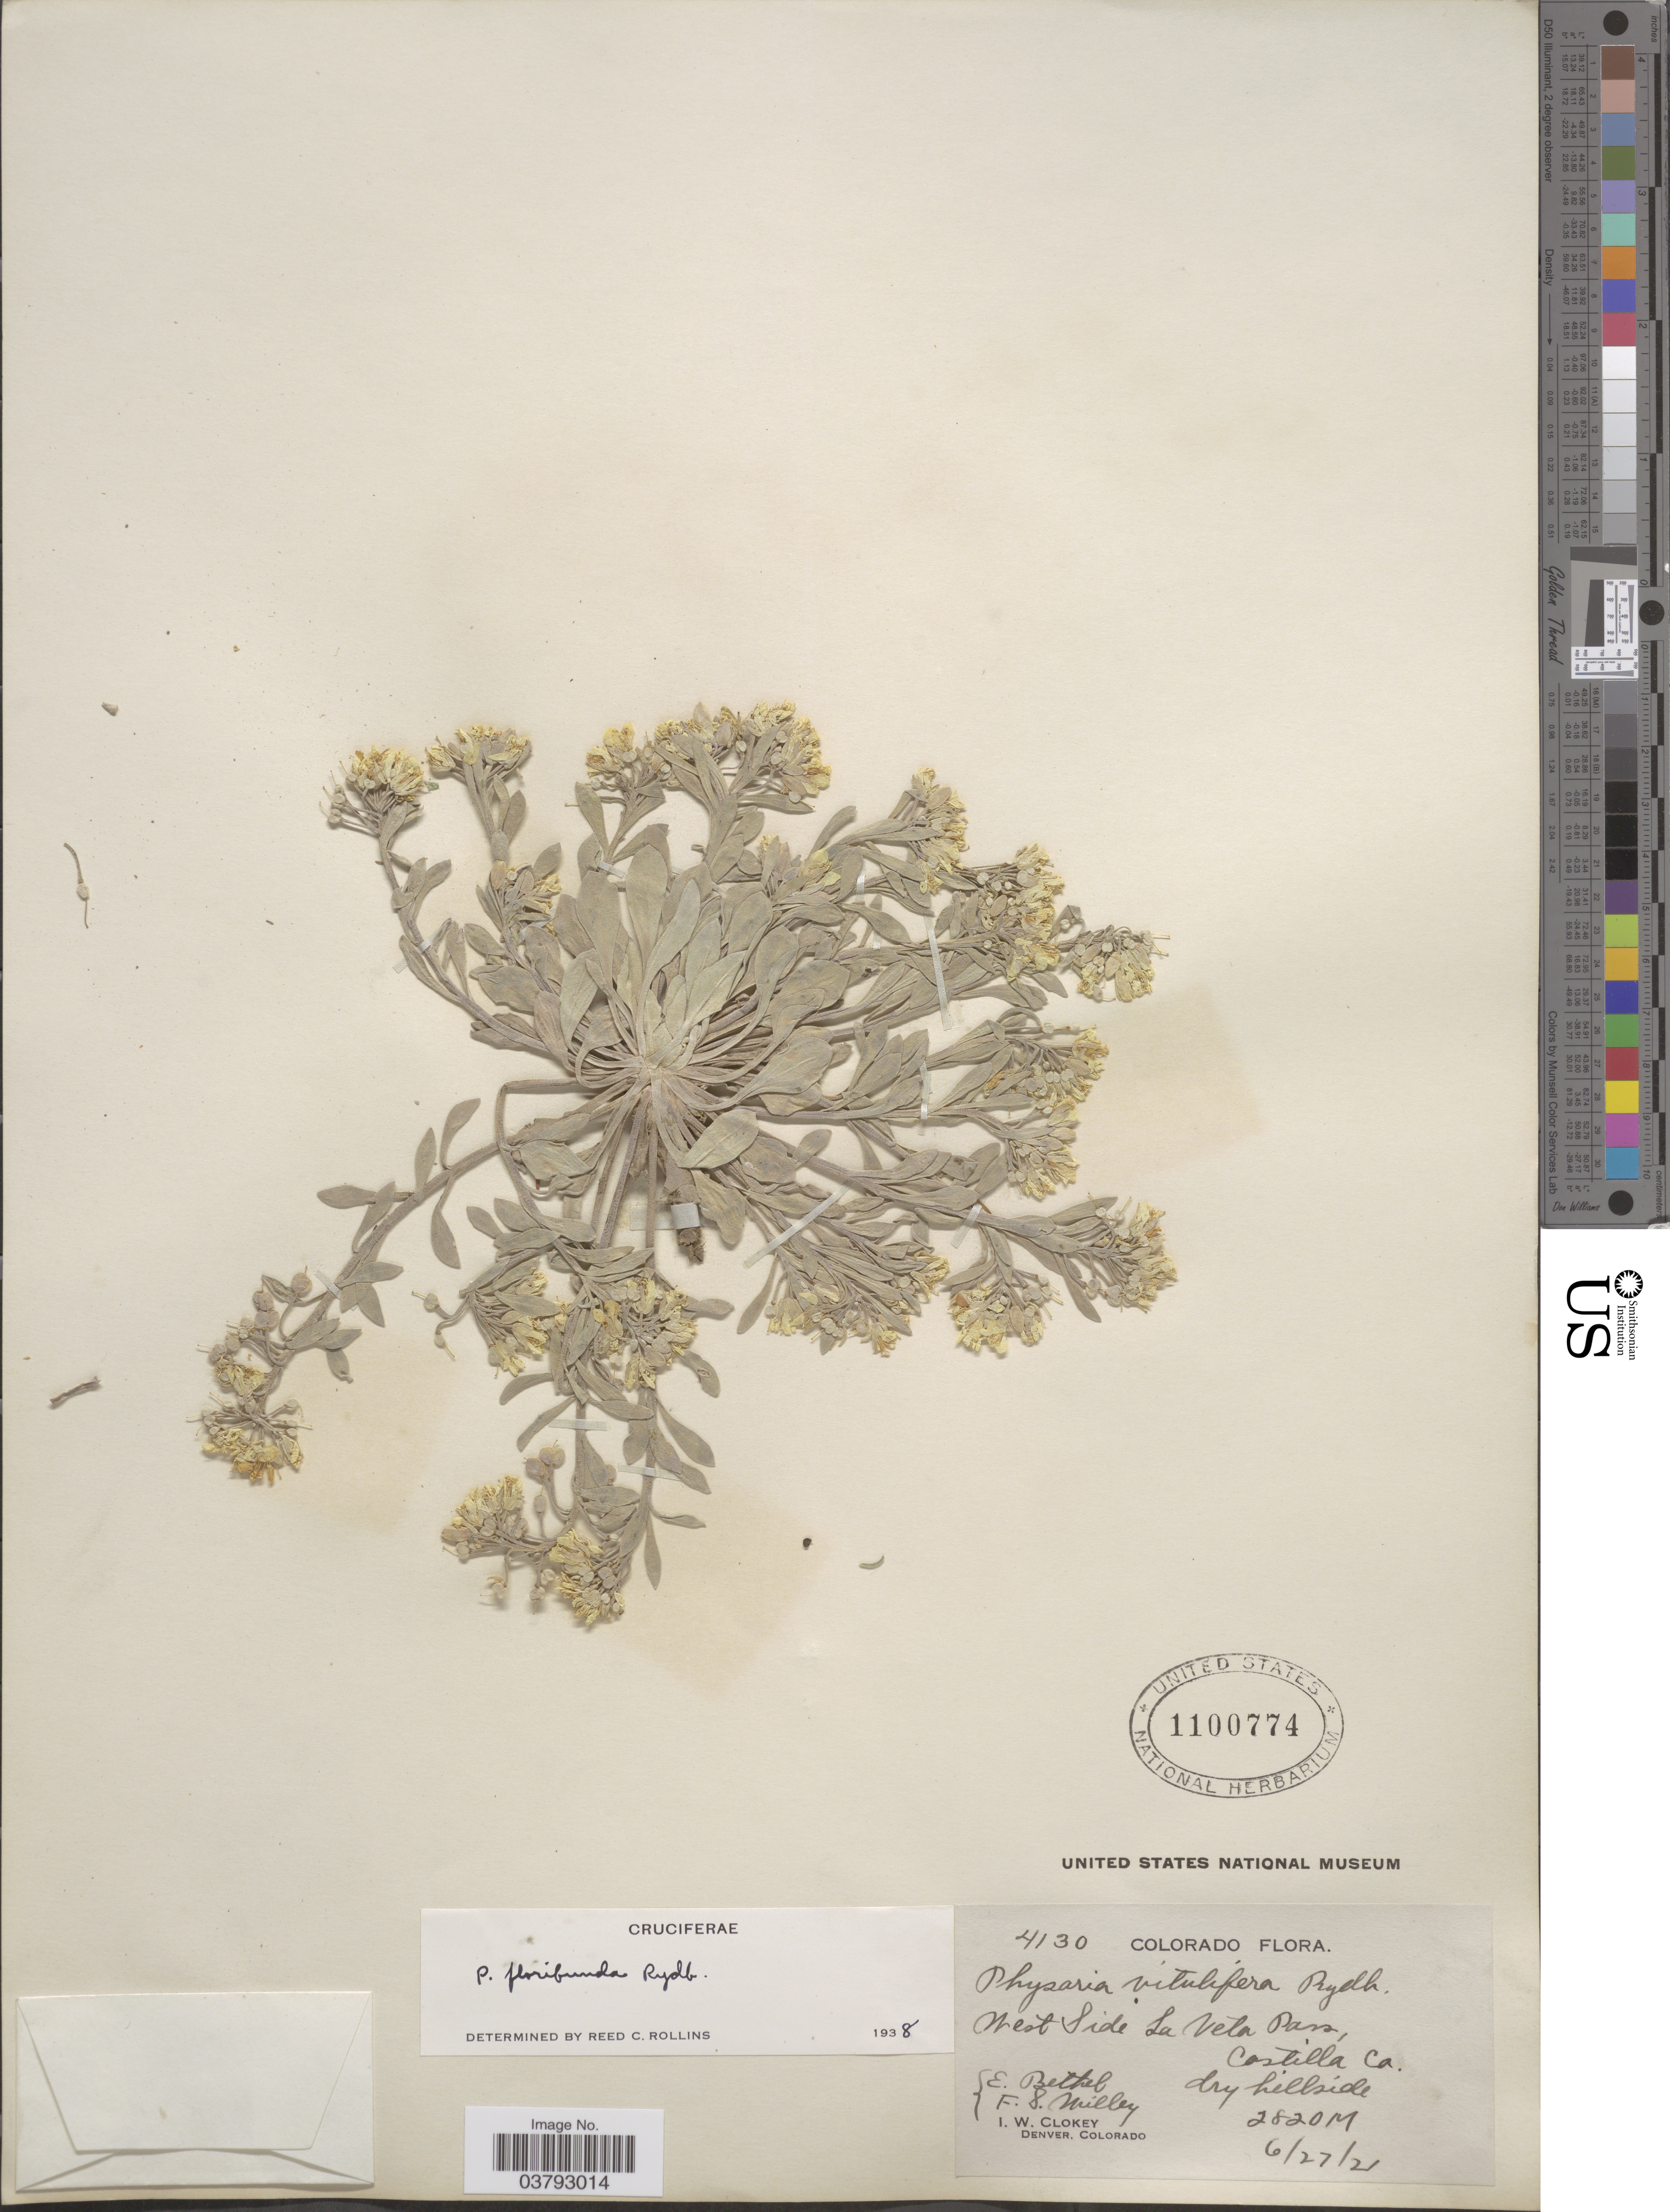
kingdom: Plantae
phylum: Tracheophyta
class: Magnoliopsida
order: Brassicales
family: Brassicaceae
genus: Physaria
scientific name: Physaria floribunda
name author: Rydb.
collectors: E. Bethel, F. Milley & I. W. Clokey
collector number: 4130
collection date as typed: Transcribed d/m/y: 27/6/21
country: United States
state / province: Colorado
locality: West side La Veta Pass, Costilla Co.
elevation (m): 2820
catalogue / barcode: US 1100774